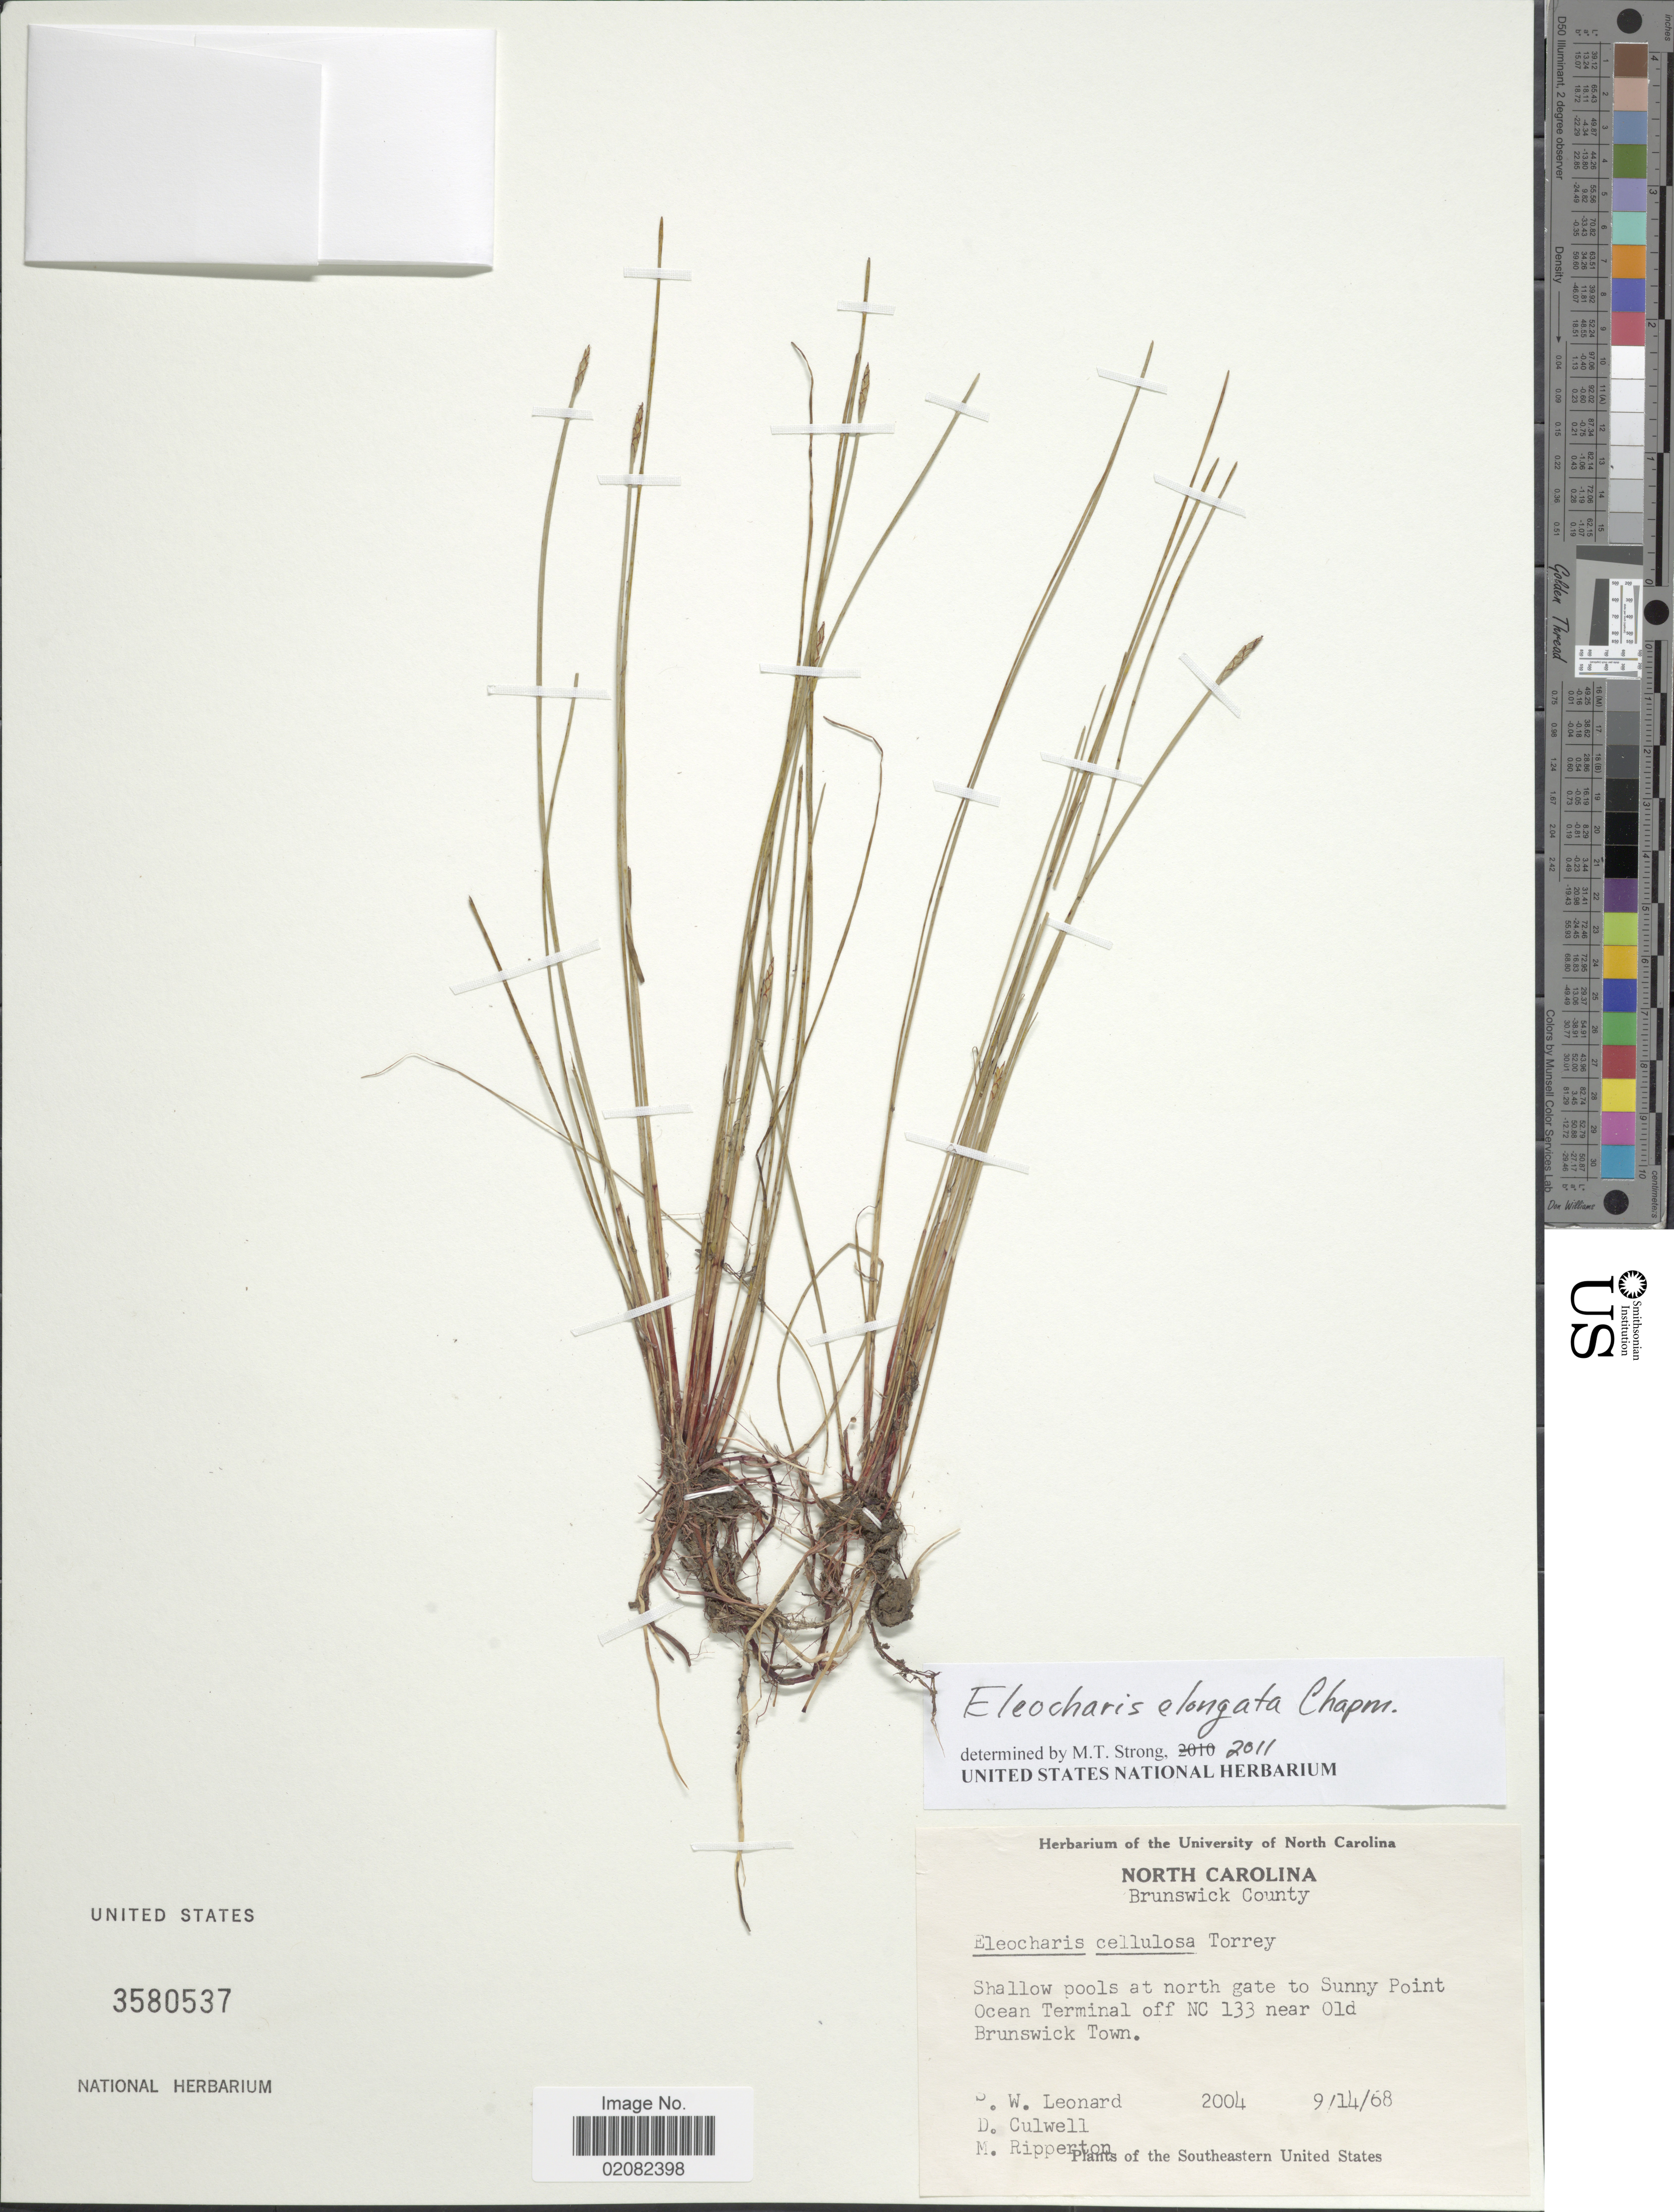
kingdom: Plantae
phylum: Tracheophyta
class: Liliopsida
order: Poales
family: Cyperaceae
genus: Eleocharis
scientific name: Eleocharis elongata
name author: Chapm.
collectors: S. W. Leonard, D. Culwell & M. Ripperton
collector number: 2004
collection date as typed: Transcribed d/m/y: 14/9/68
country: United States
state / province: North Carolina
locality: Brunswick County, north gate to Sunny Point Ocean Terminal of NC 133 near Old Brunswick Town, Southeastern United States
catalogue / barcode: US 3580537